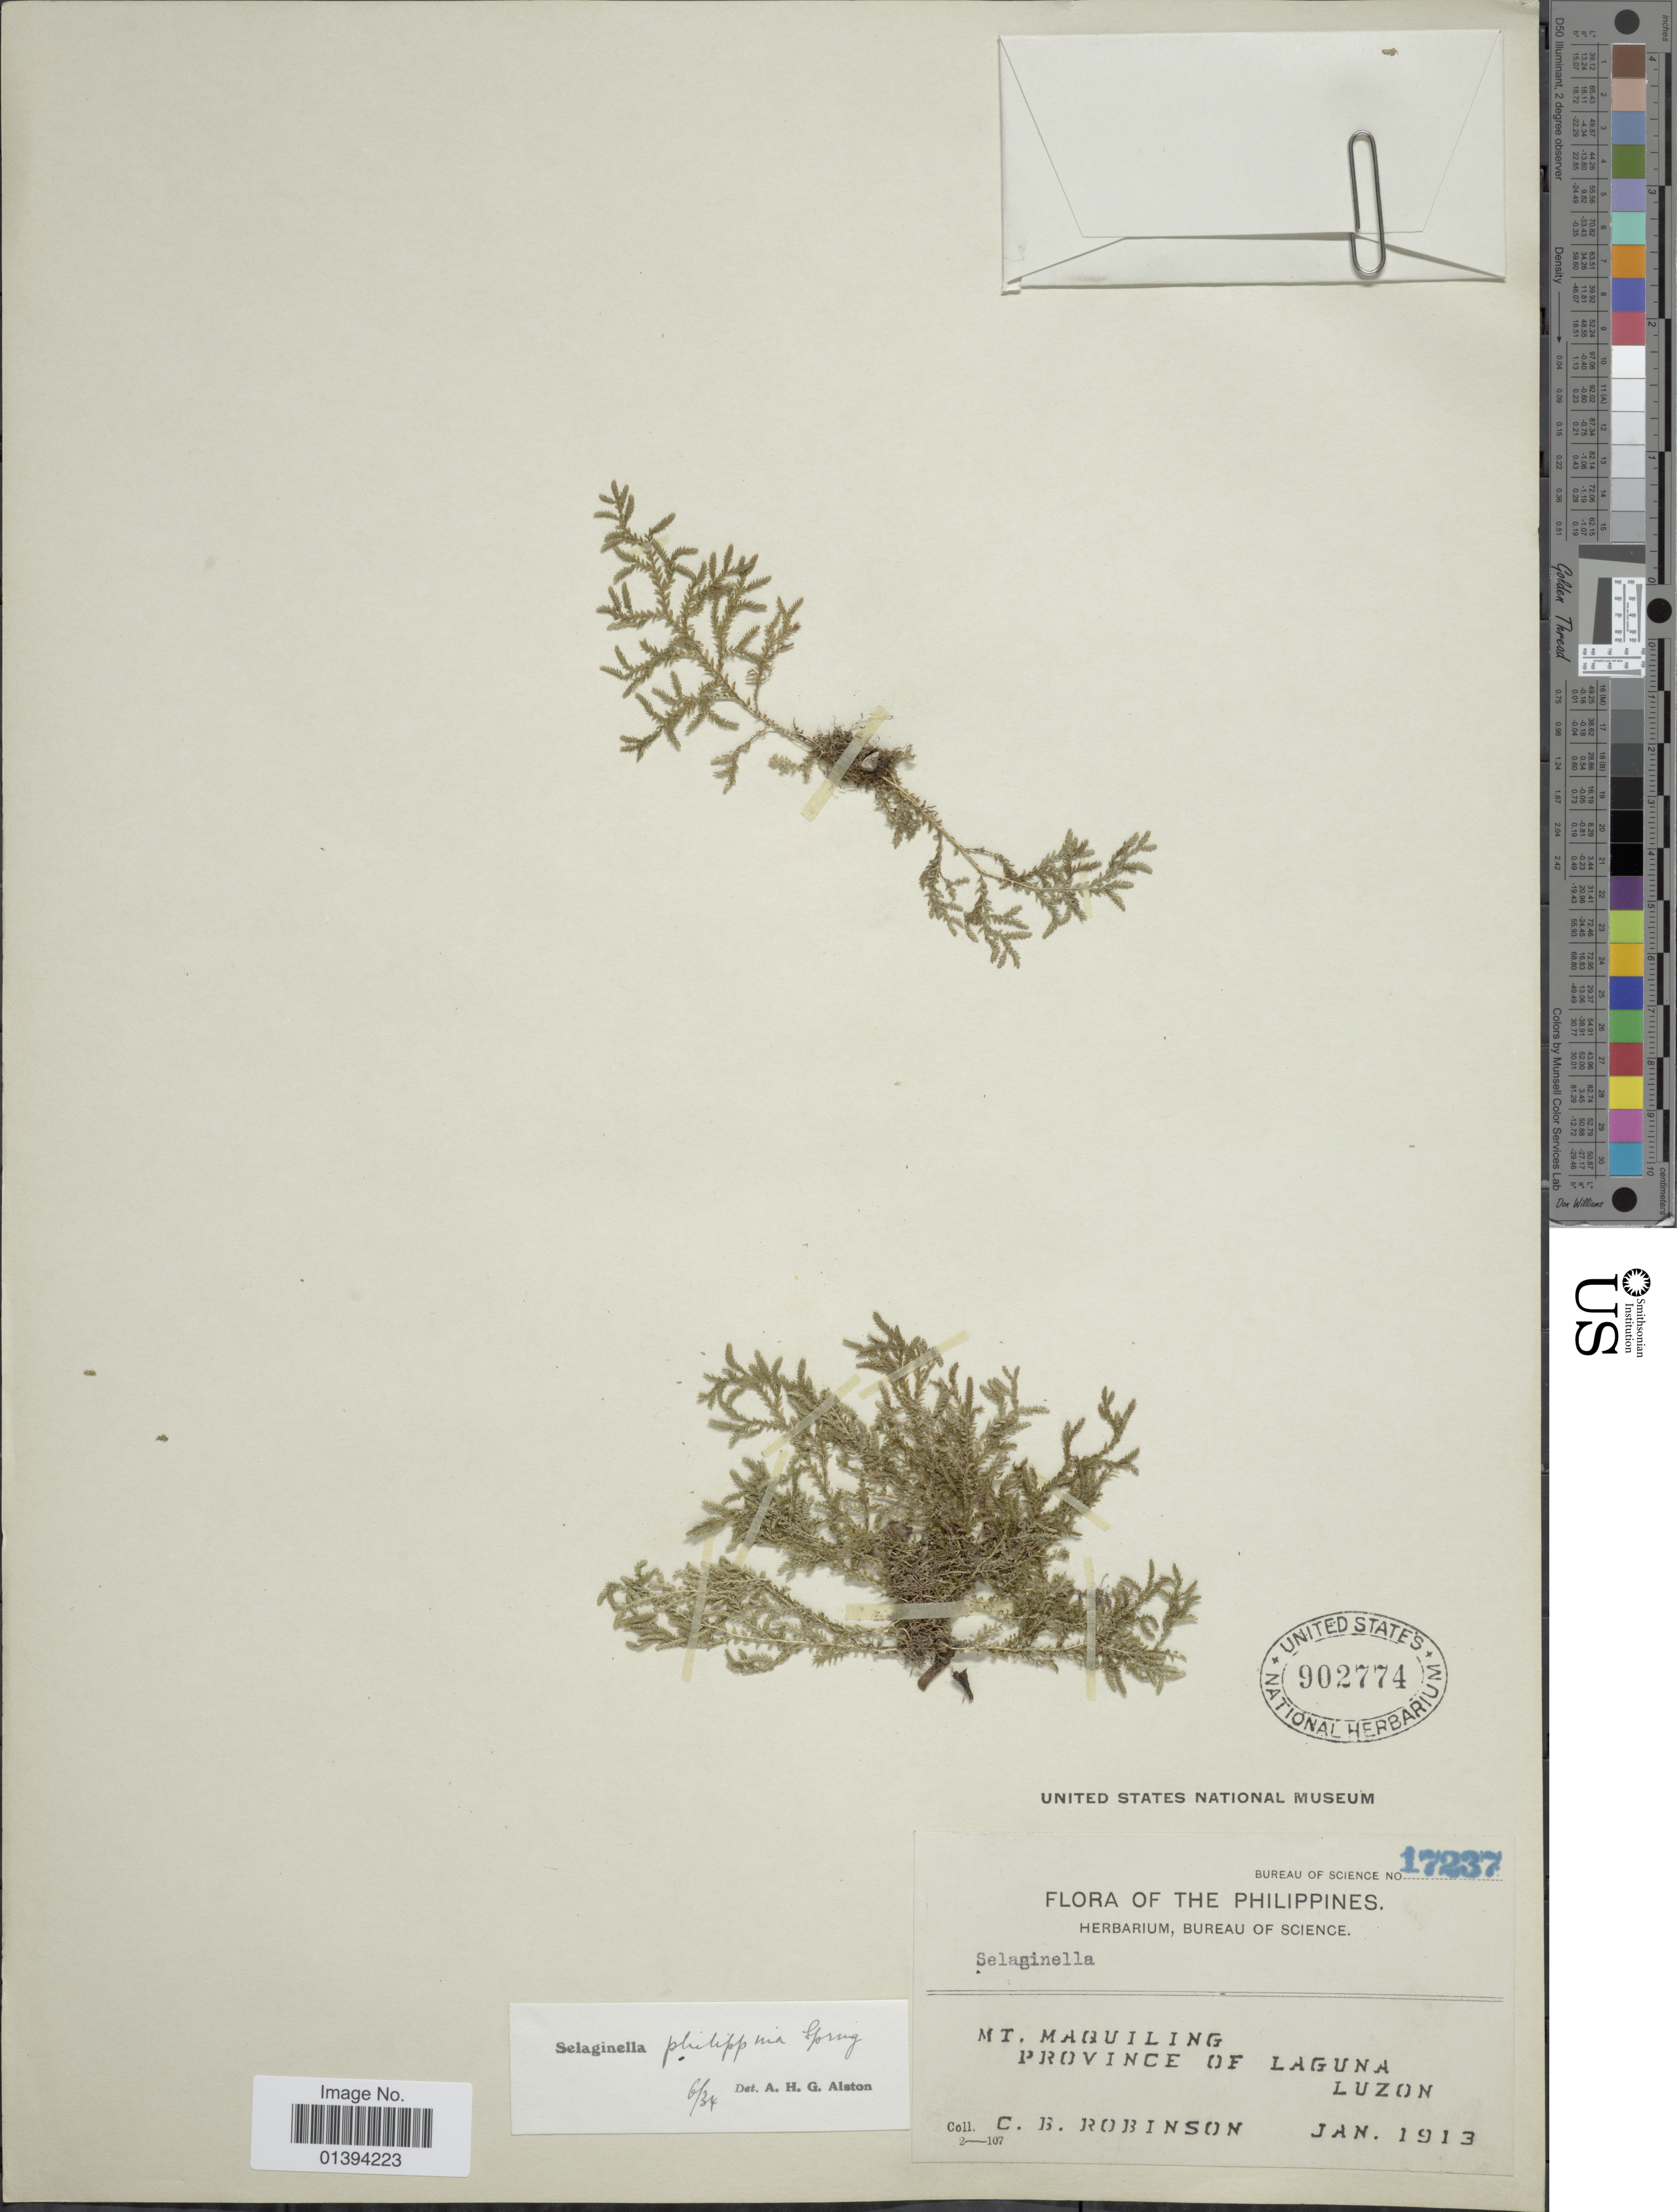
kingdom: Plantae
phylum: Tracheophyta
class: Lycopodiopsida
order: Selaginellales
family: Selaginellaceae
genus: Selaginella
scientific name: Selaginella philippina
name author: Spring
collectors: C. Robinson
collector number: Bureau of Science 17237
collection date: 1913-01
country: Philippines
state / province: Central Luzon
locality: Mt. Maquiling, province of Laguna, Luzon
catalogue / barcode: US 902774